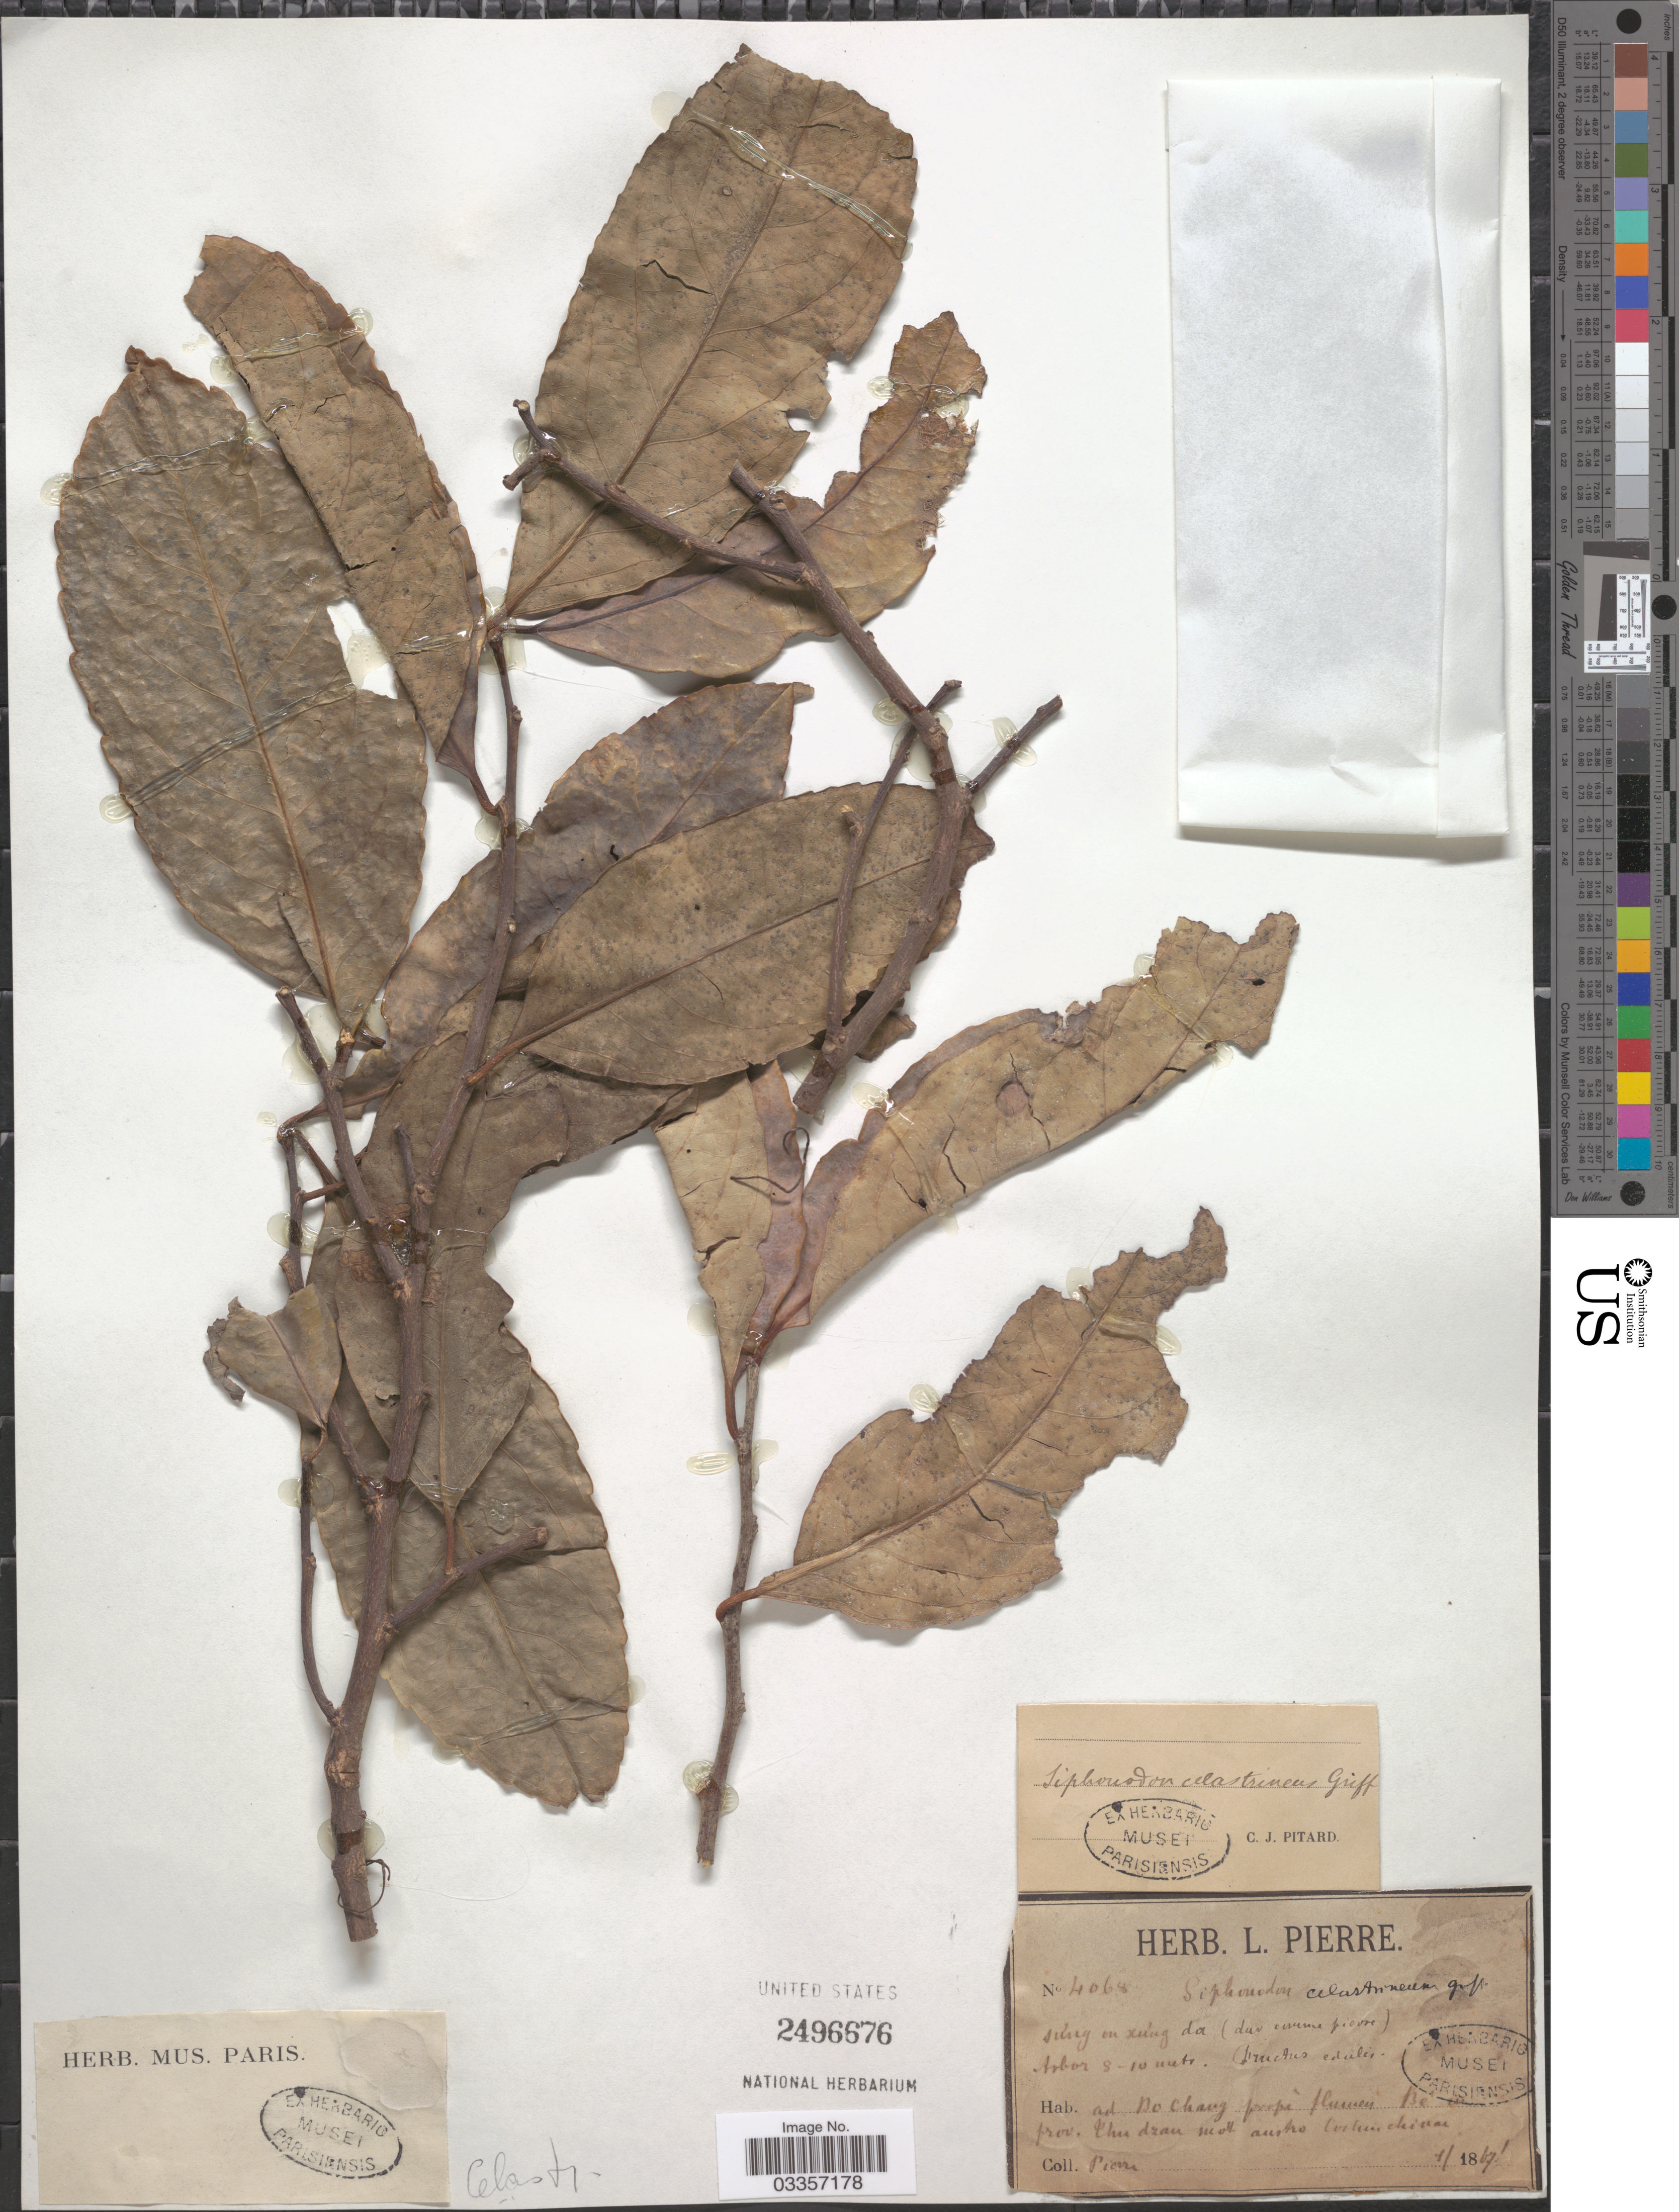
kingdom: Plantae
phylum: Tracheophyta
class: Magnoliopsida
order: Celastrales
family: Celastraceae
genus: Siphonodon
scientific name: Siphonodon celastrineus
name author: Griff.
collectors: L. Pierre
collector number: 4068*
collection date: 1867-01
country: Vietnam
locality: Ad Bo Chang propé flumen Bé in prov. Thu drau mot austro Cochinchinae. [At Bo Chang near Bé river in Thu Dau Mot province, south Cochinchina]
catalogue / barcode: US 2496676